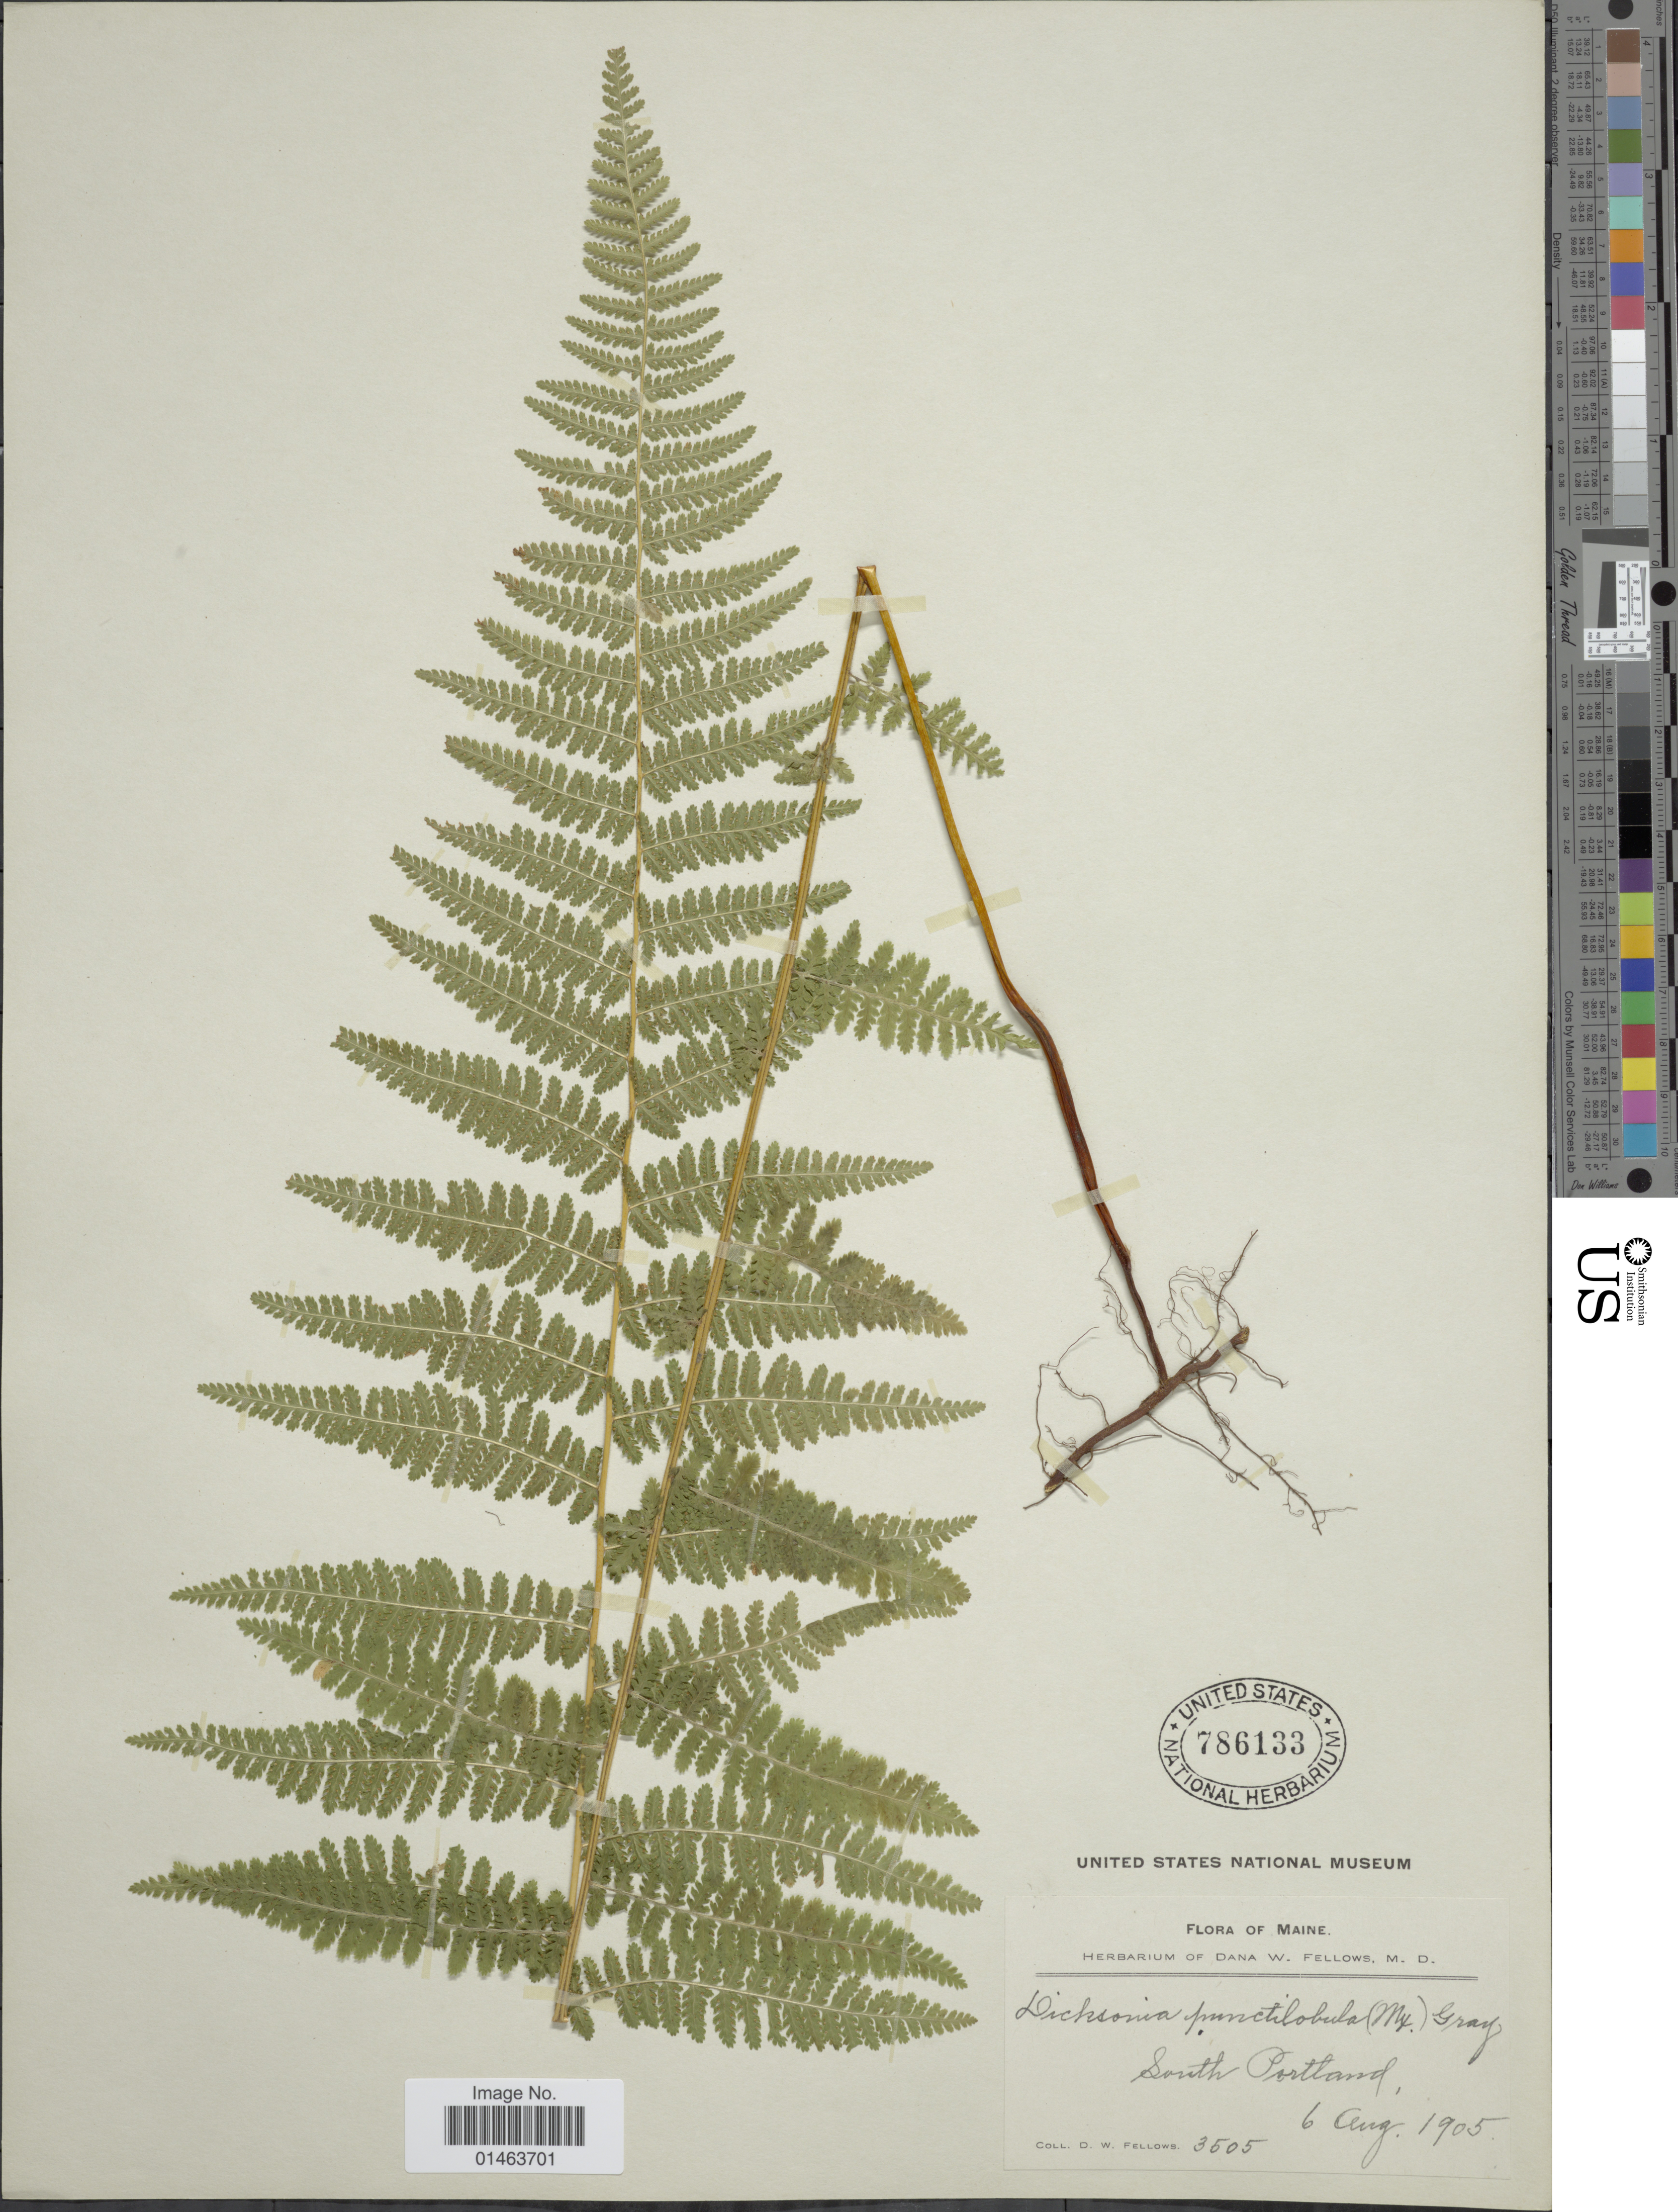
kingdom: Plantae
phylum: Tracheophyta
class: Polypodiopsida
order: Polypodiales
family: Dennstaedtiaceae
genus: Dennstaedtia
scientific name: Dennstaedtia punctilobula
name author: (Michx.) T. Moore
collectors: D. W. Fellows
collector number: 3505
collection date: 1905-08-06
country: United States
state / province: Maine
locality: South Portland.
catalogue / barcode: US 786133